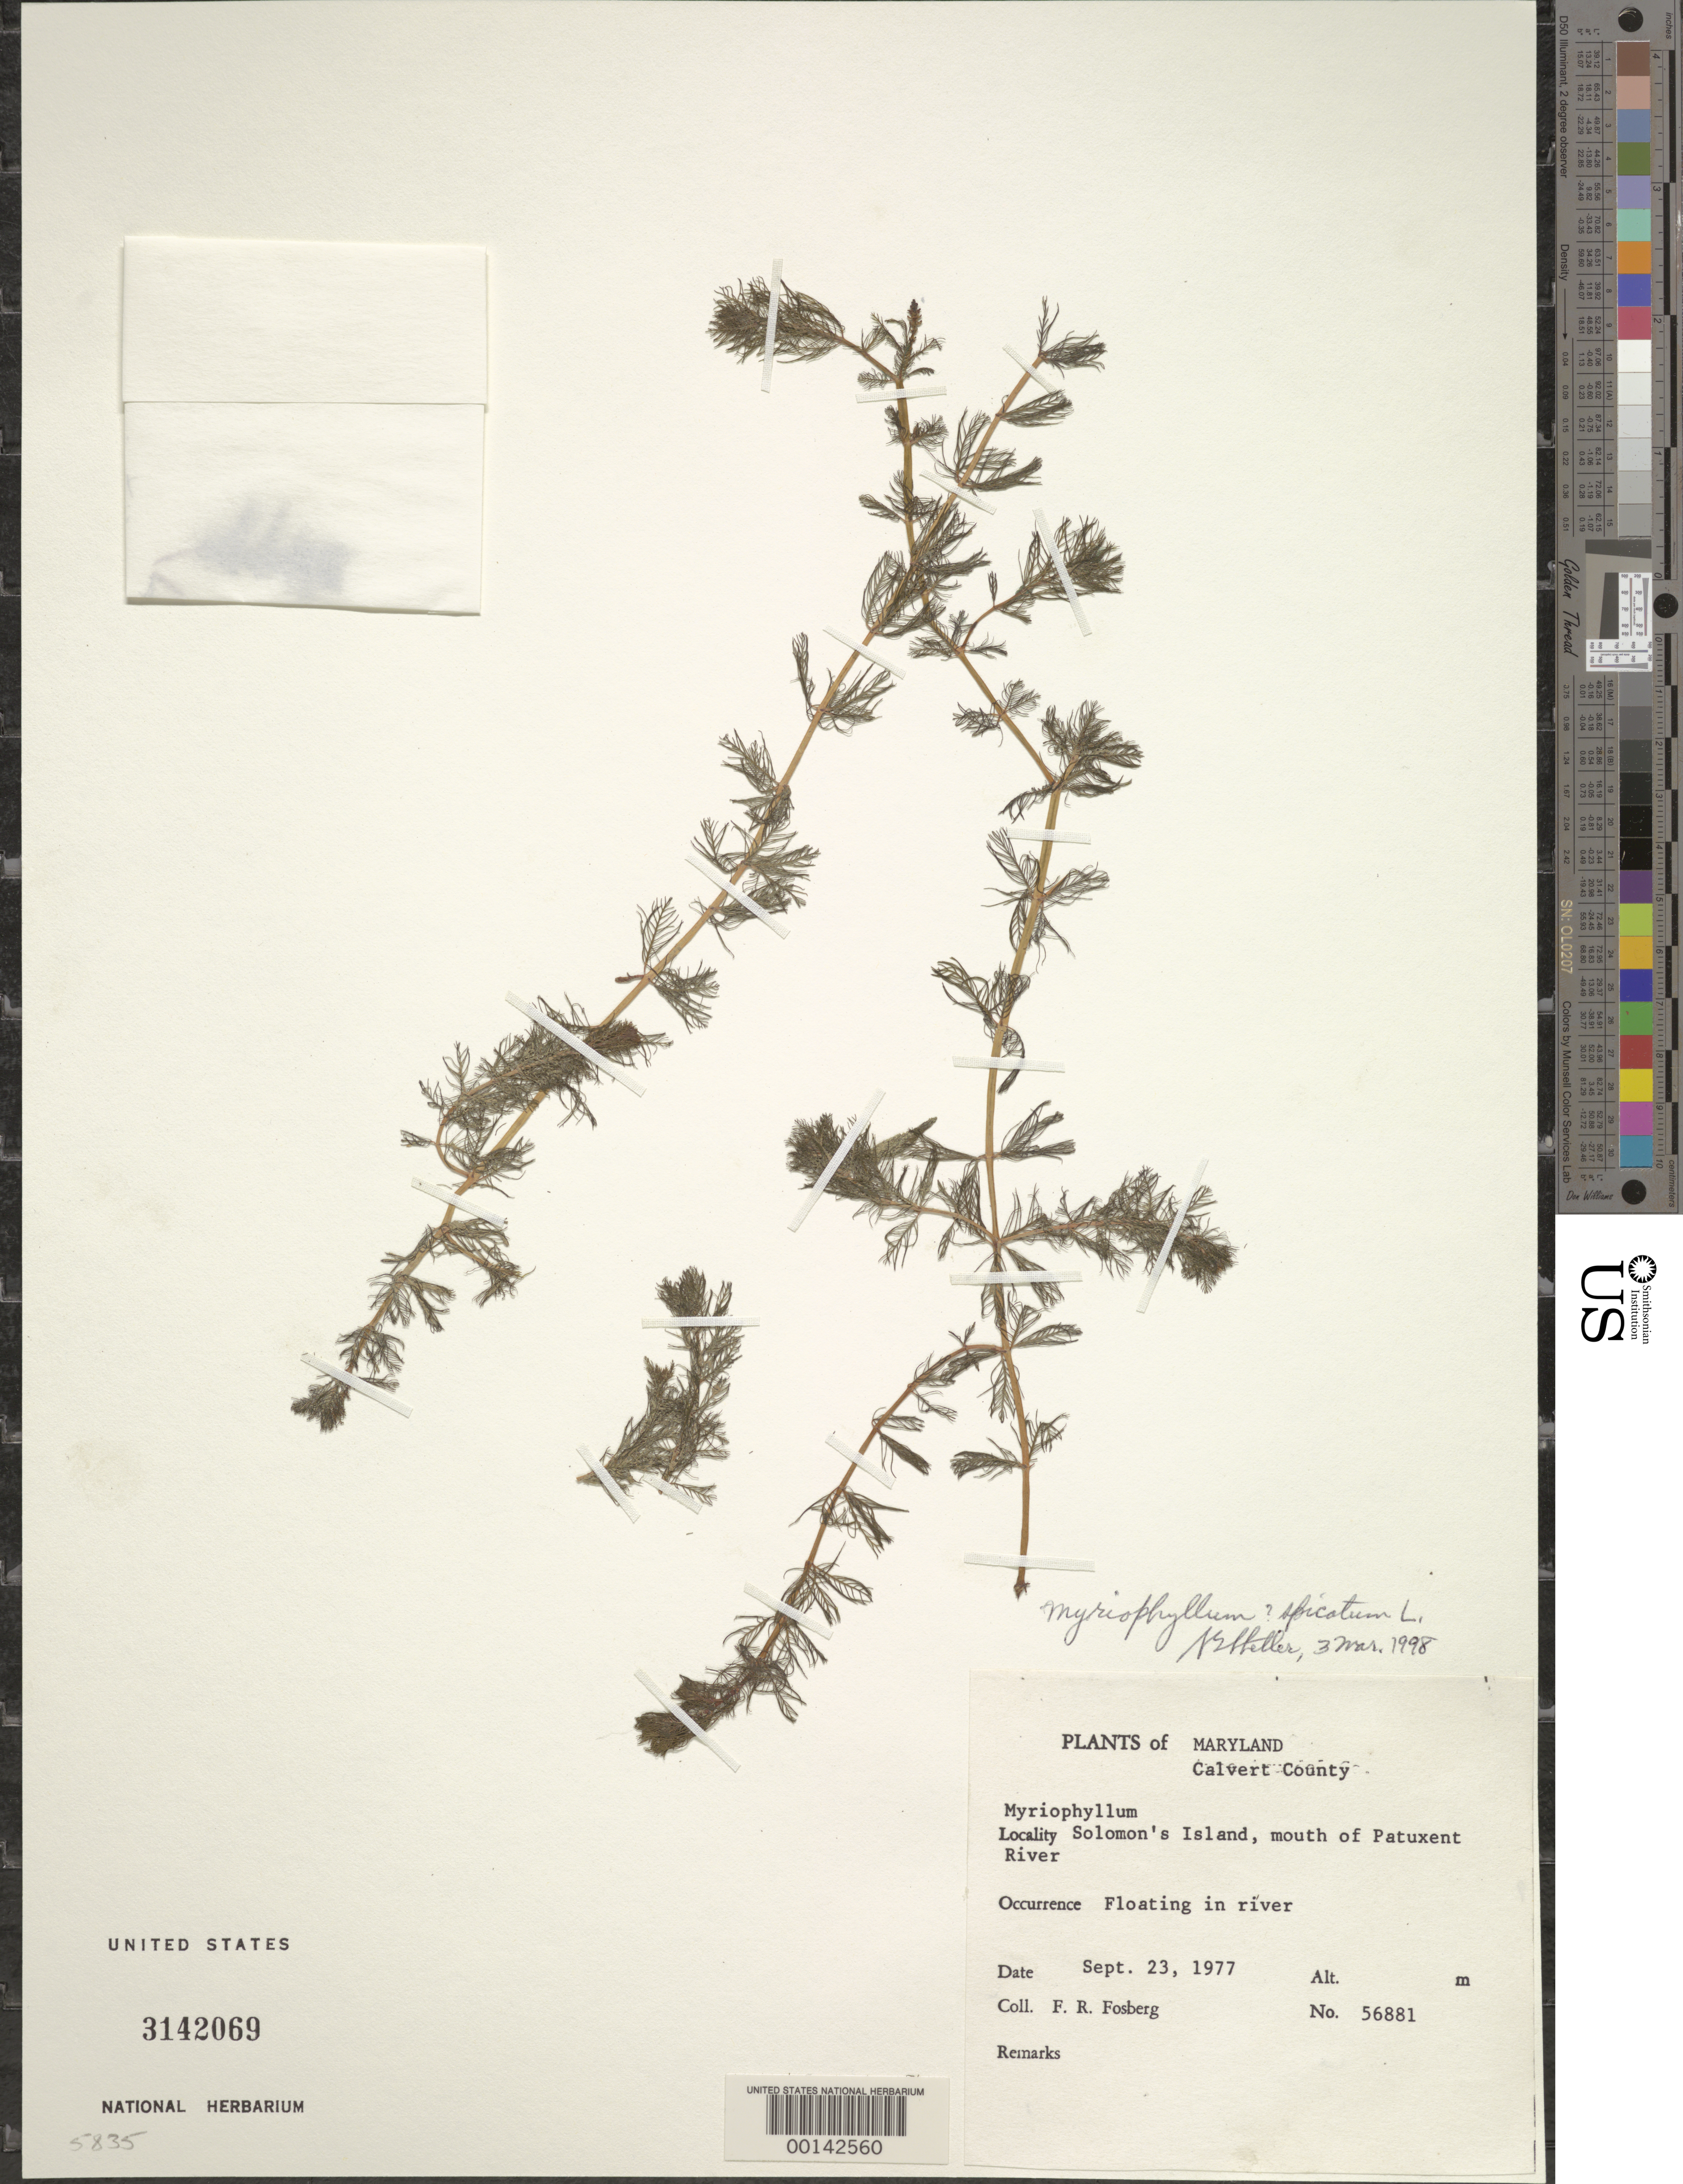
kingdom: Plantae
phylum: Tracheophyta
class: Magnoliopsida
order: Saxifragales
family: Haloragaceae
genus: Myriophyllum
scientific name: Myriophyllum spicatum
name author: L.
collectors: F. R. Fosberg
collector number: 56881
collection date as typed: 23 Sep 1977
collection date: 1977-09-23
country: United States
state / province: Maryland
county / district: Calvert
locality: Solomon's Island, mouth of Patuxent River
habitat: Floating in river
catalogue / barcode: US 3142069